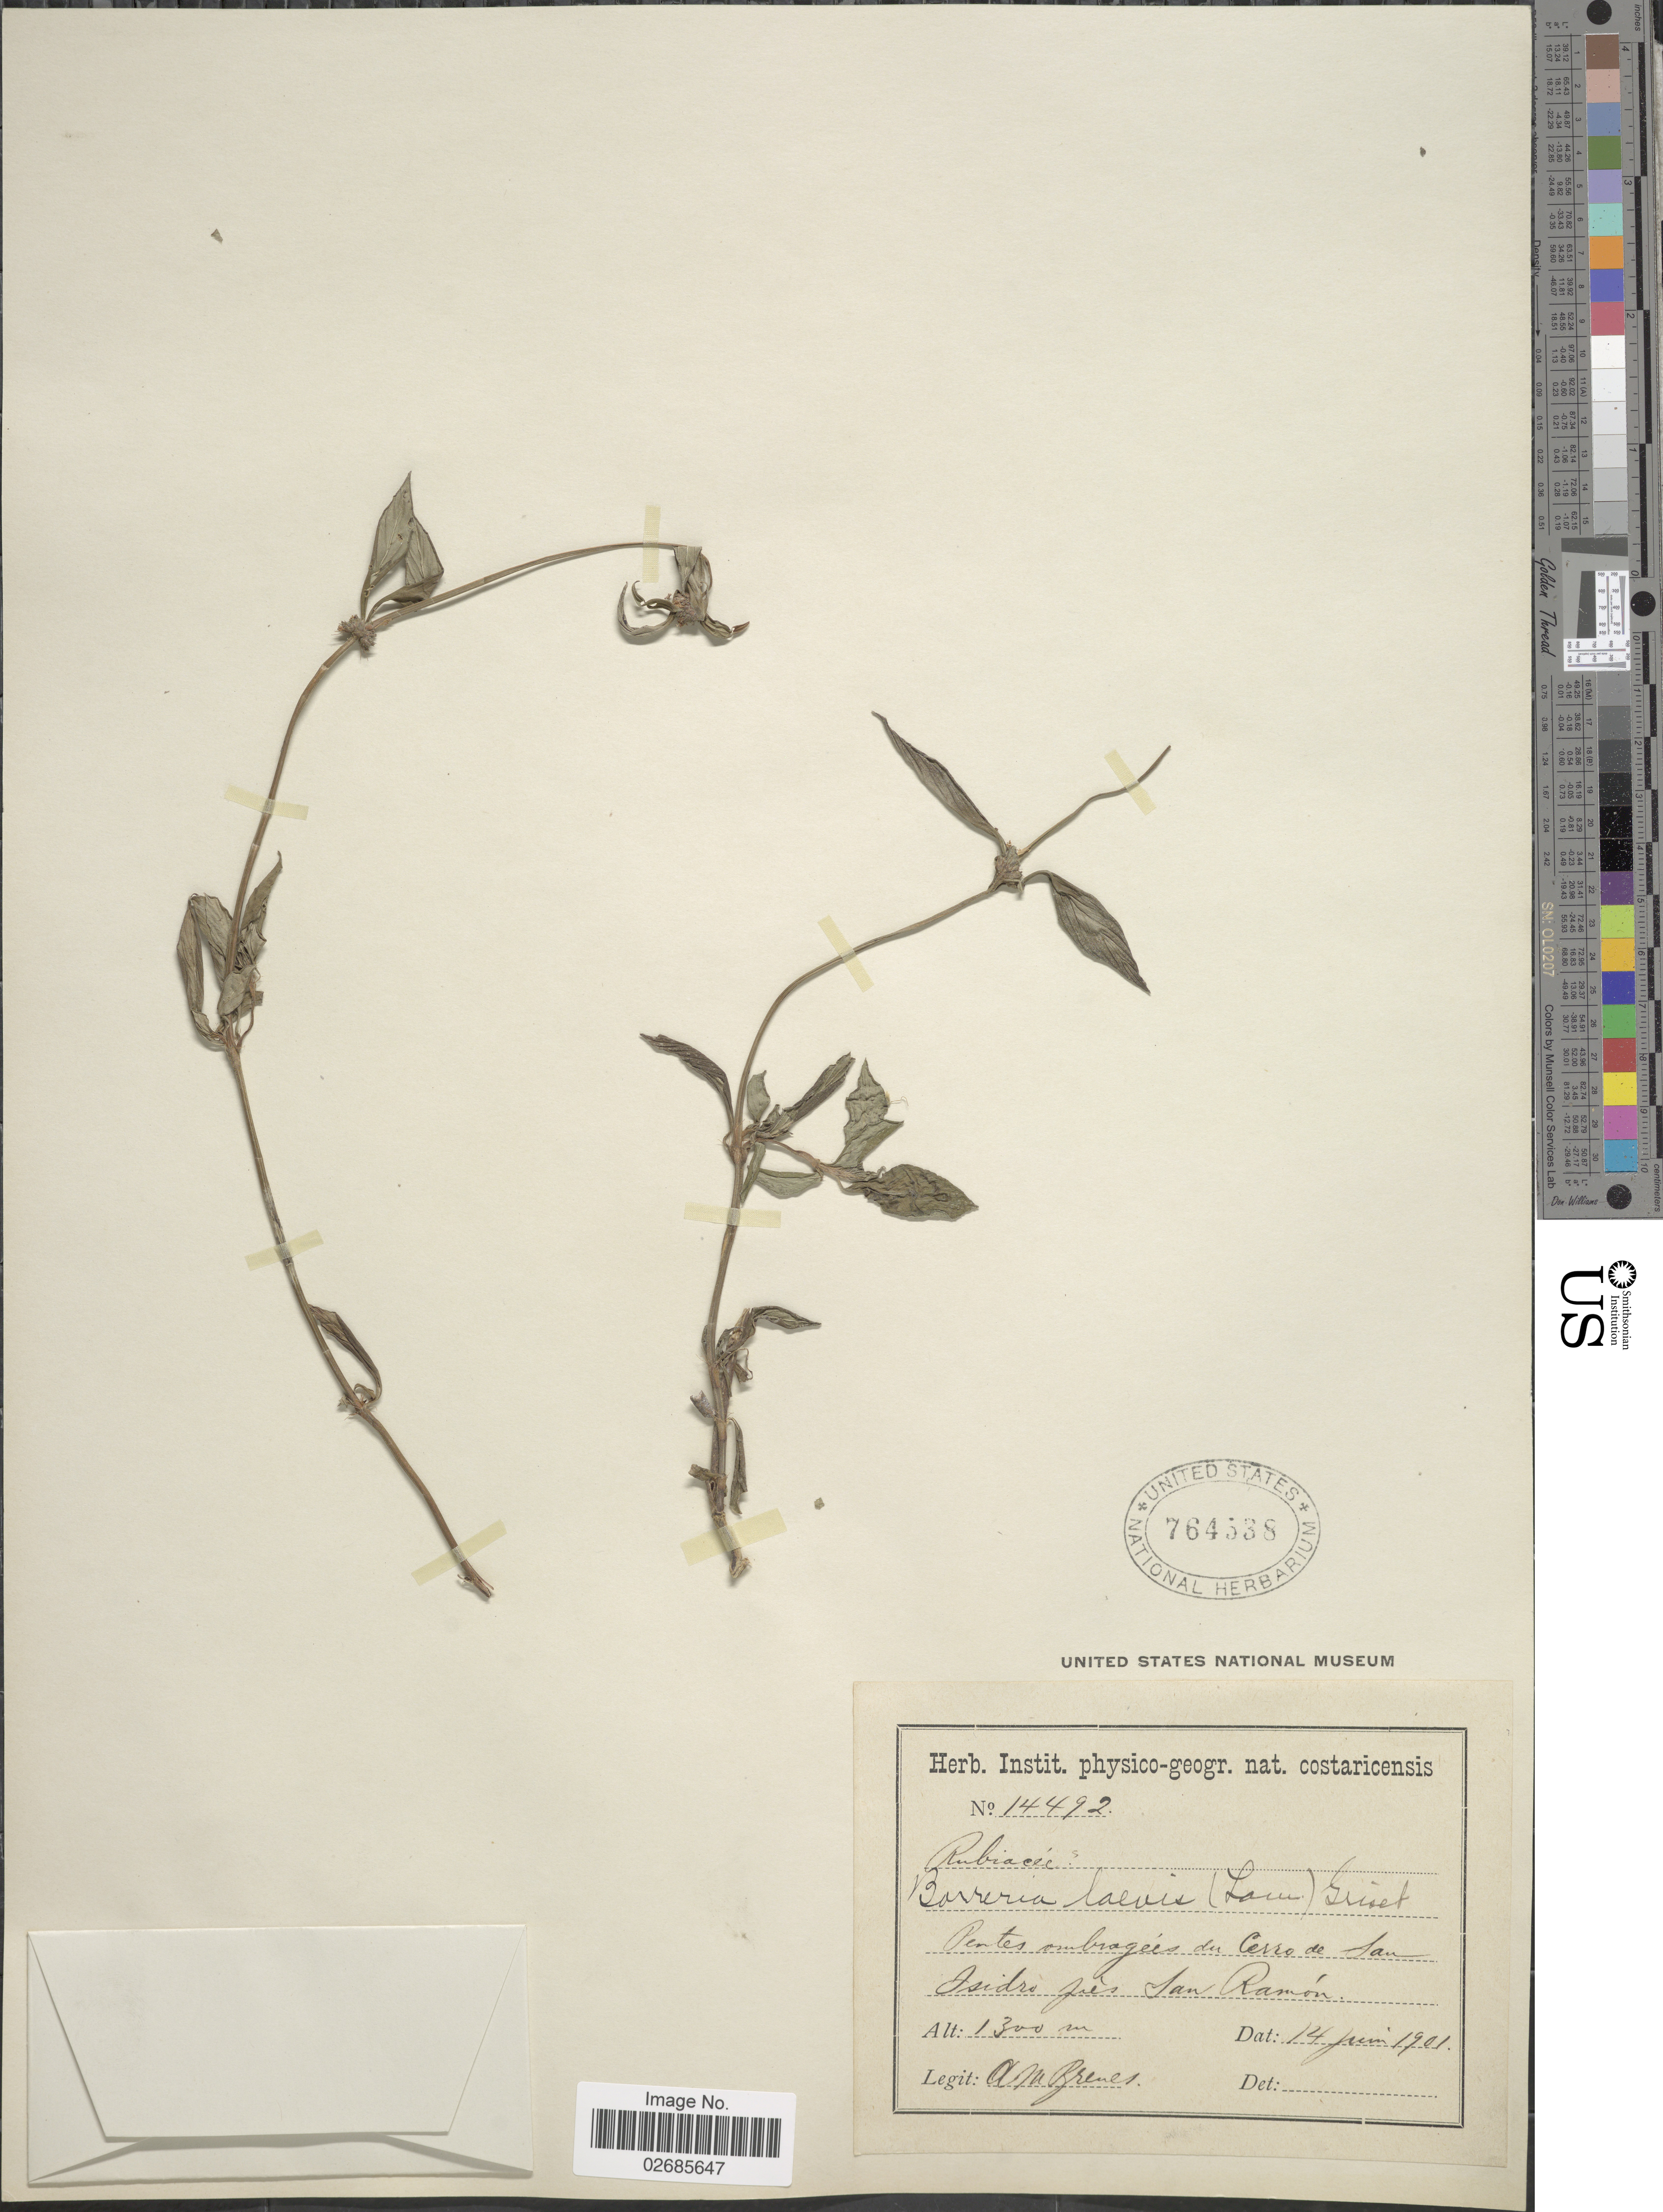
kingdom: Plantae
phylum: Tracheophyta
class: Magnoliopsida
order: Gentianales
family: Rubiaceae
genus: Borreria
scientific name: Borreria latifolia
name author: (Aubl.) K. Schum.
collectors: A. Brenes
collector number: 14492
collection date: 1901-06-14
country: Costa Rica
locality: Pontes ombragés du Cerro de San isisdro prés San Ramón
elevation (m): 1300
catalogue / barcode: US 764538